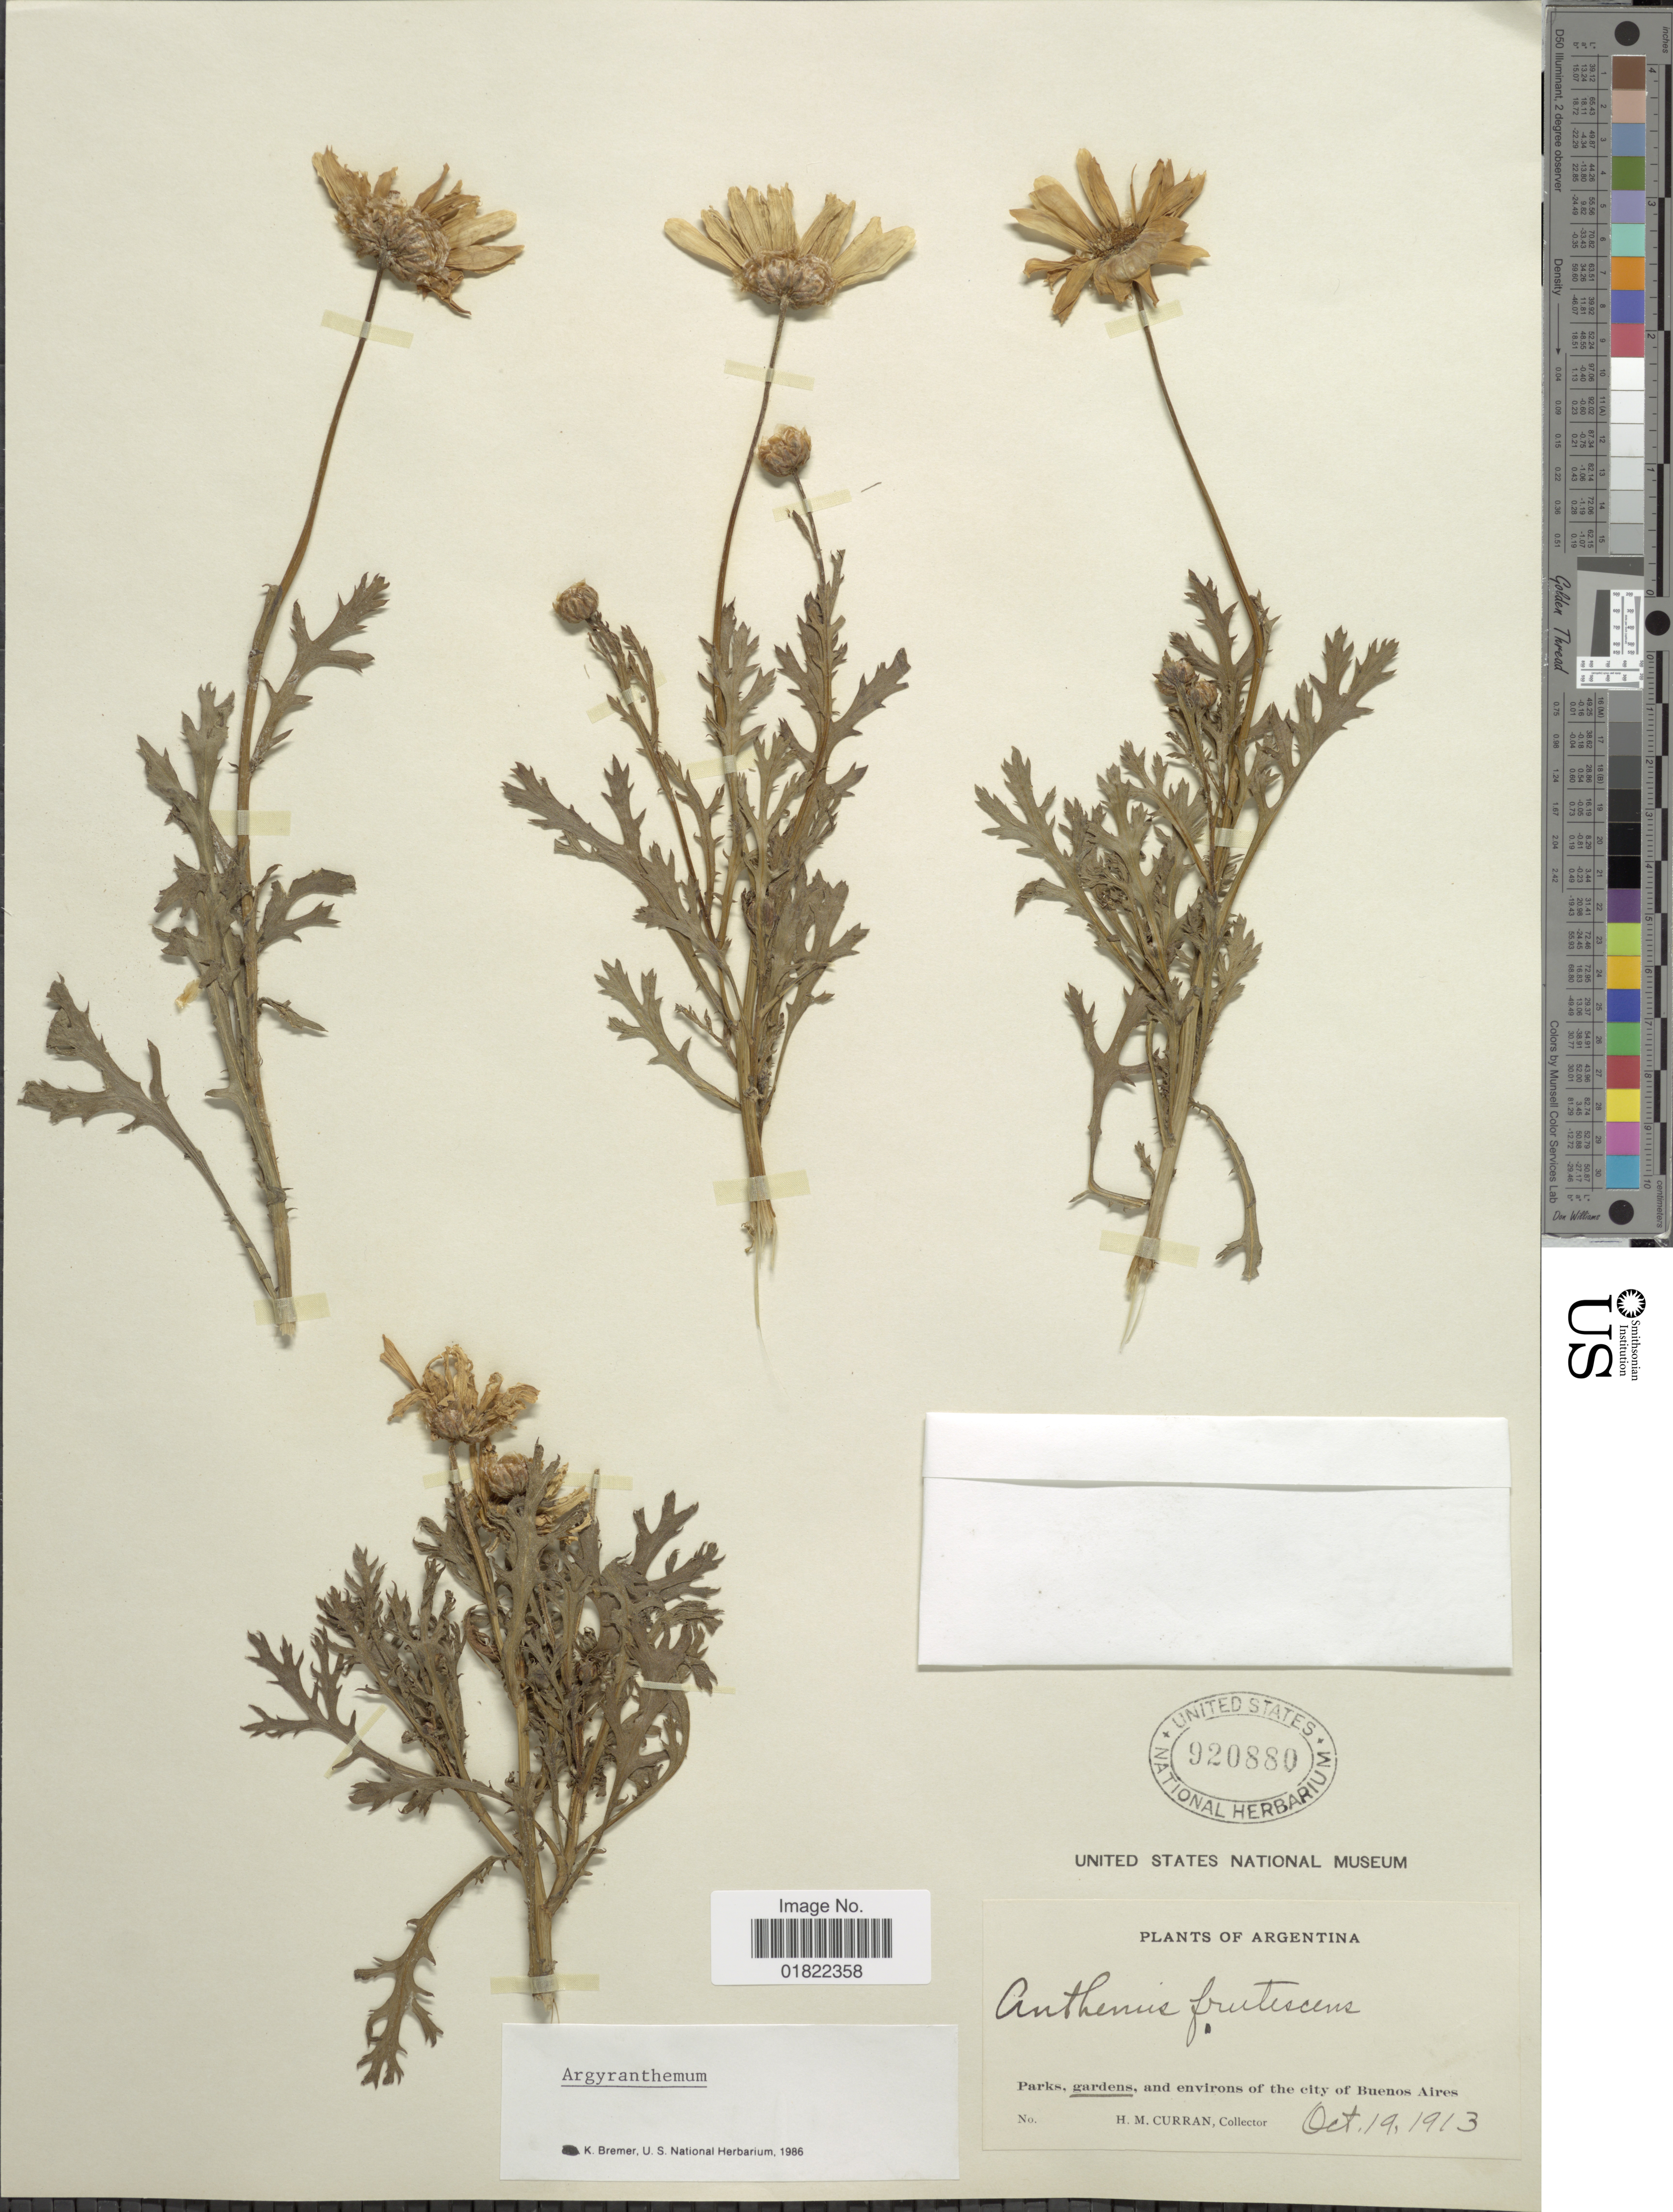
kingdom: Plantae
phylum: Tracheophyta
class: Magnoliopsida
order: Asterales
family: Asteraceae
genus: Argyranthemum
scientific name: Argyranthemum frutescens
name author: L.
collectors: H. M. Curran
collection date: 1913-10-19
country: Argentina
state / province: Buenos Aires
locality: Parks, gardens and environs of the City of Buenos Aires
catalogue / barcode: US 920880